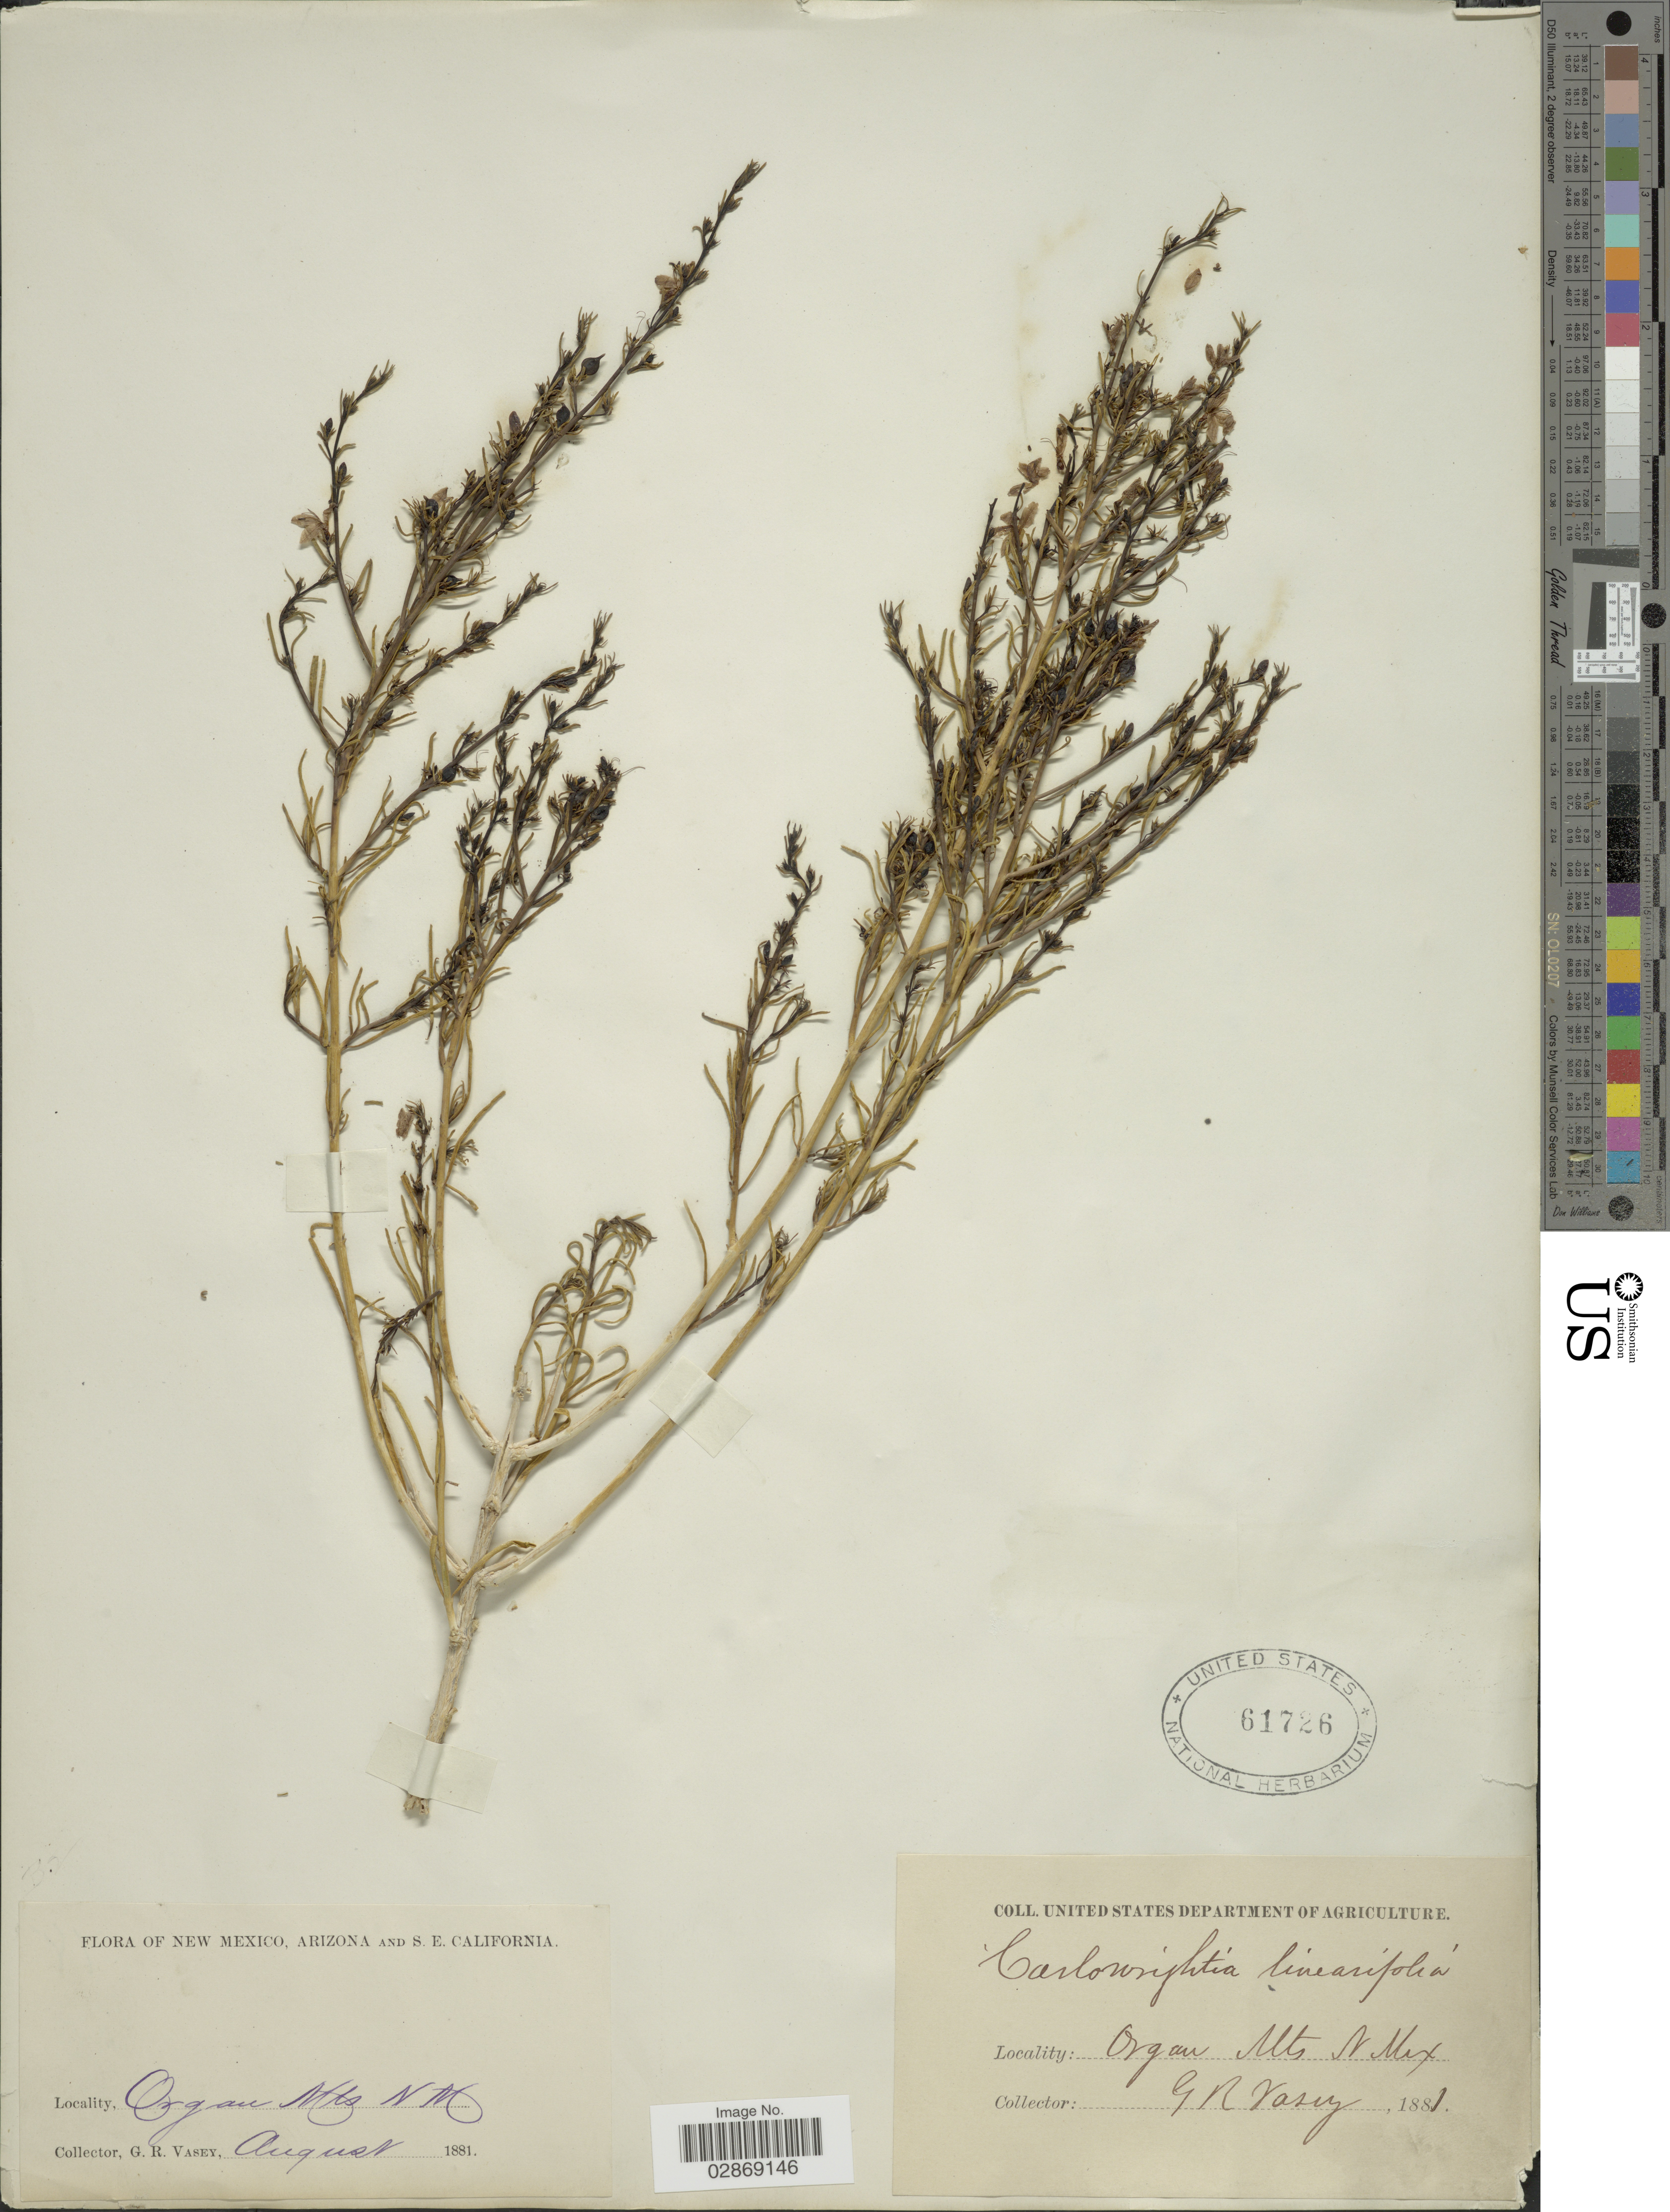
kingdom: Plantae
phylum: Tracheophyta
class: Magnoliopsida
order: Lamiales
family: Acanthaceae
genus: Carlowrightia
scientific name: Carlowrightia linearifolia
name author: (Torr.) A. Gray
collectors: G. R. Vasey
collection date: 1881-08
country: United States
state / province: New Mexico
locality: Organ Mts., N. Mex.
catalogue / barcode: US 61726